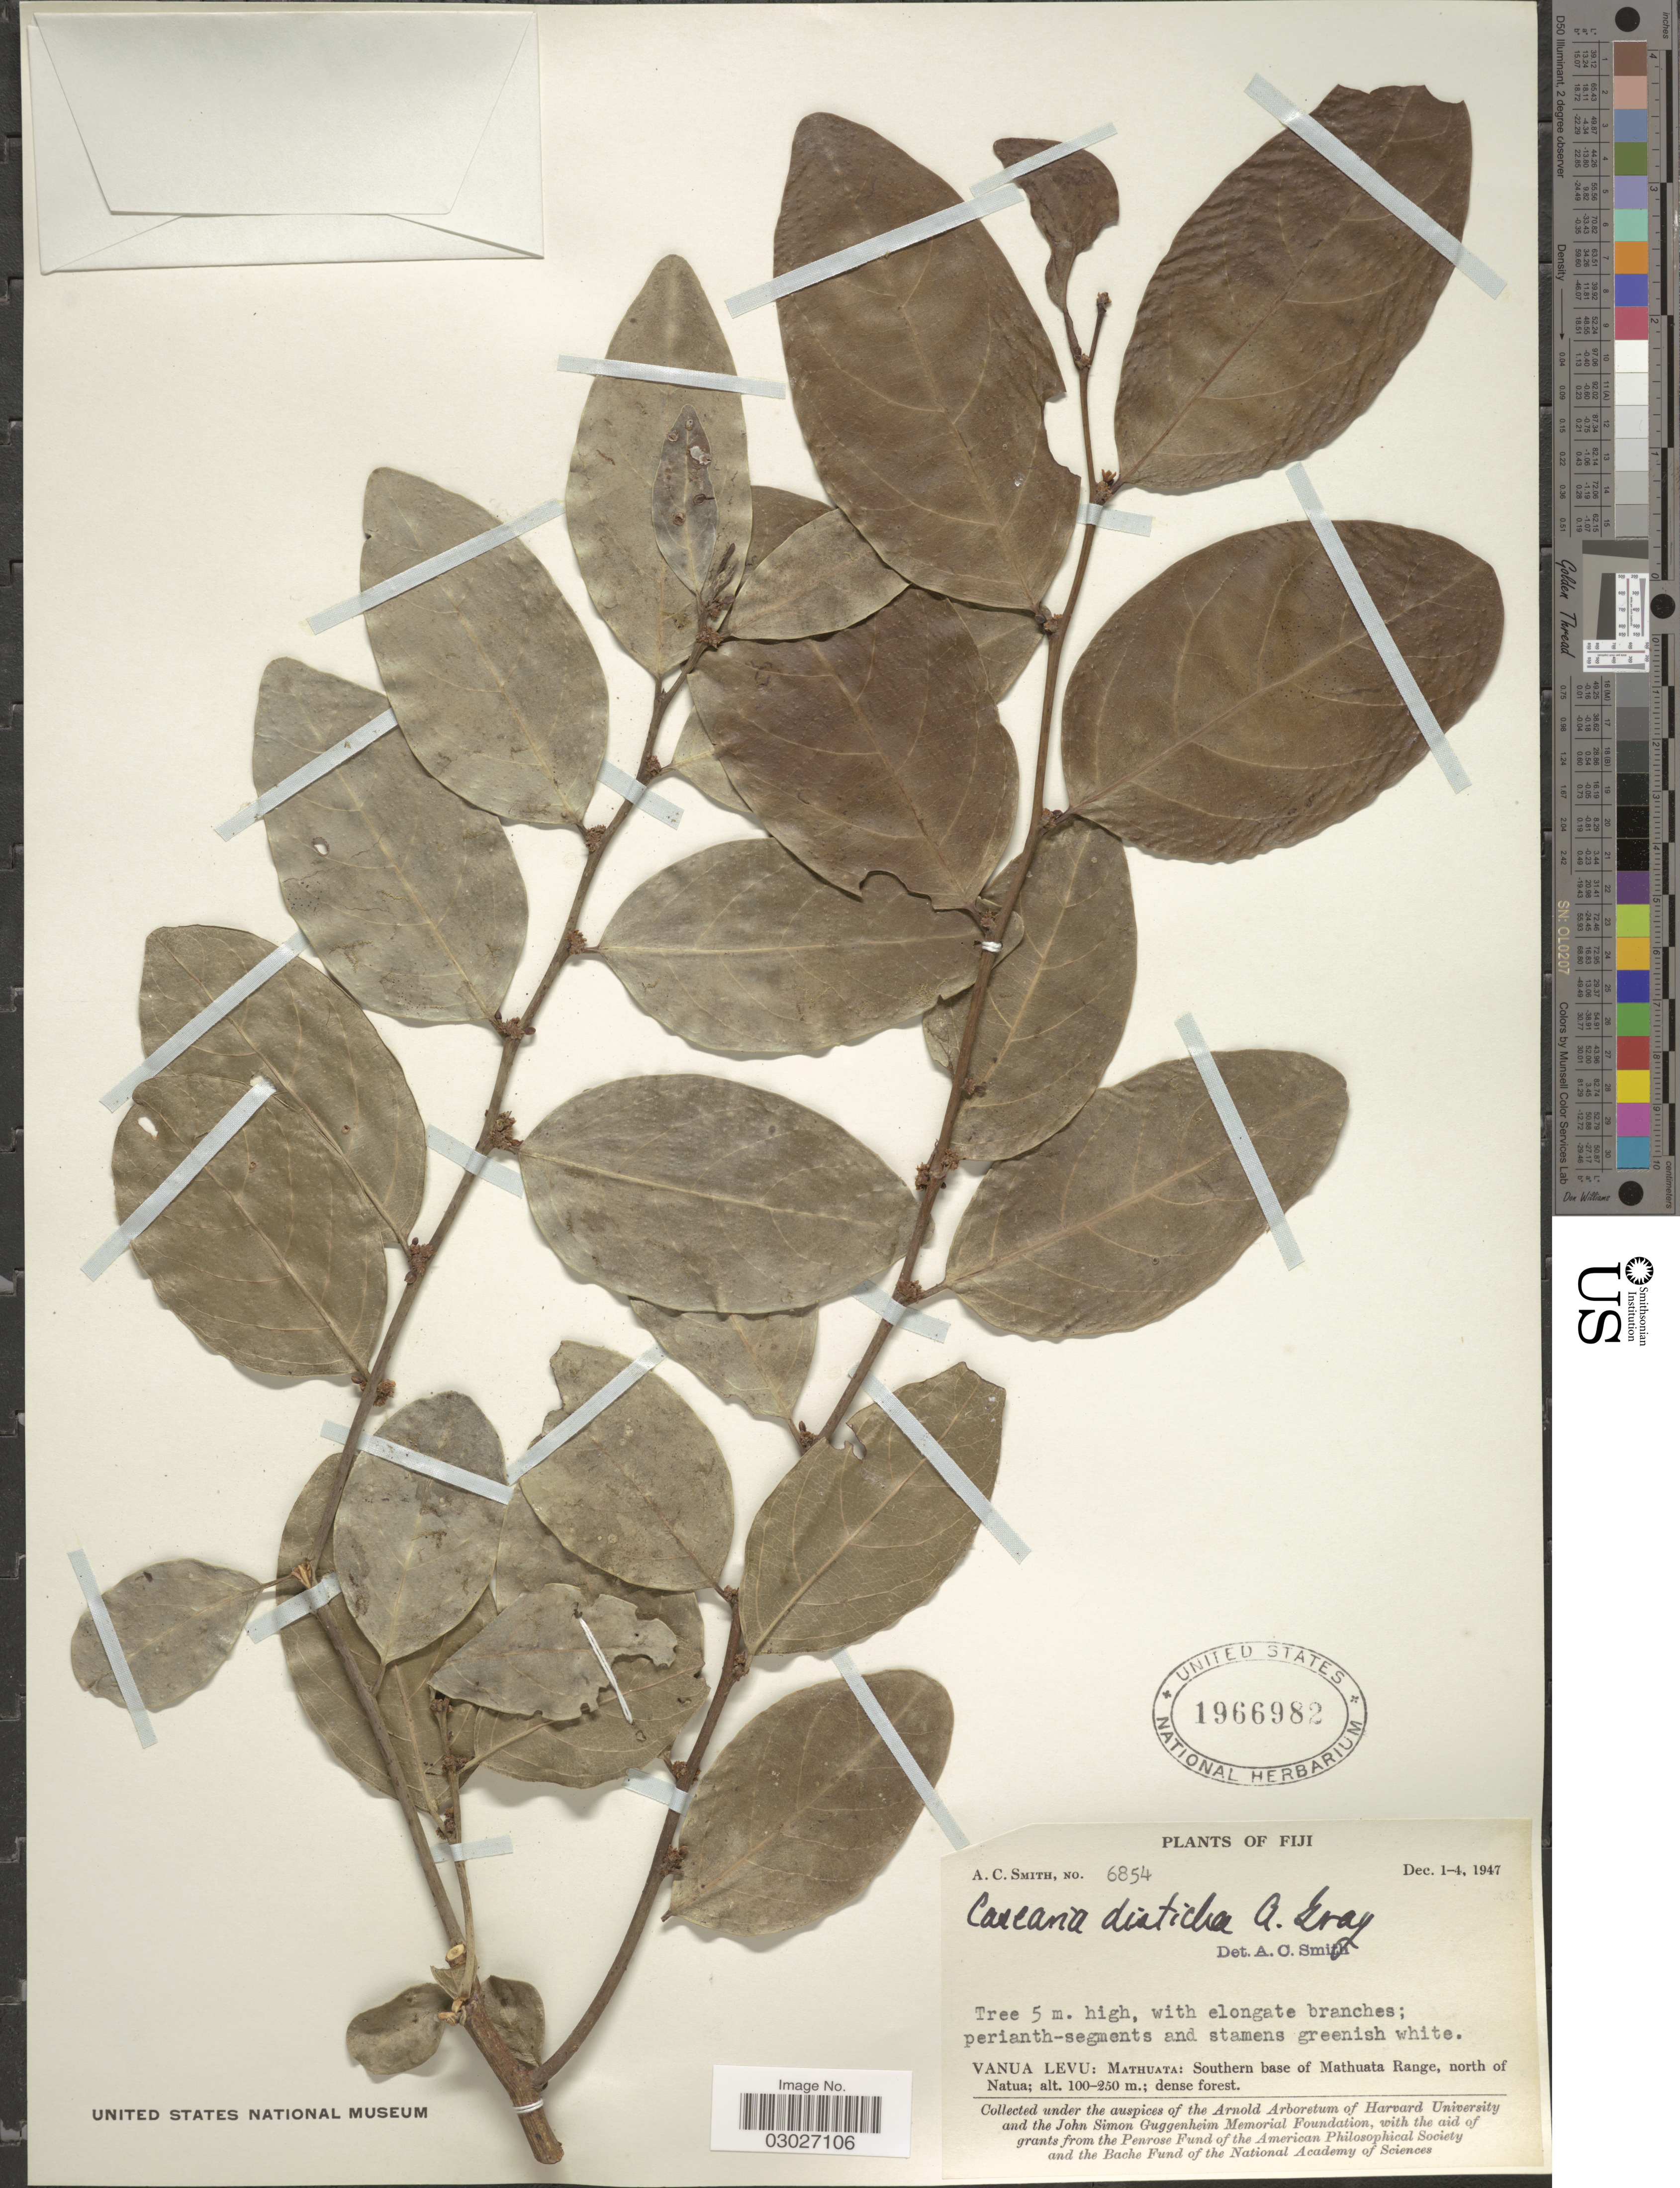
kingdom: Plantae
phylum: Tracheophyta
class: Magnoliopsida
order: Malpighiales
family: Salicaceae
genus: Casearia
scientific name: Casearia disticha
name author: A. Gray in Wilkes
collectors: A. C. Smith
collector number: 6854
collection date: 1947-12-01/1947-12-04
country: Fiji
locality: Vanua Levu: Mathuata: Southern base of Mathuata Range, north of Natua.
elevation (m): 100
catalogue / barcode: US 1966982